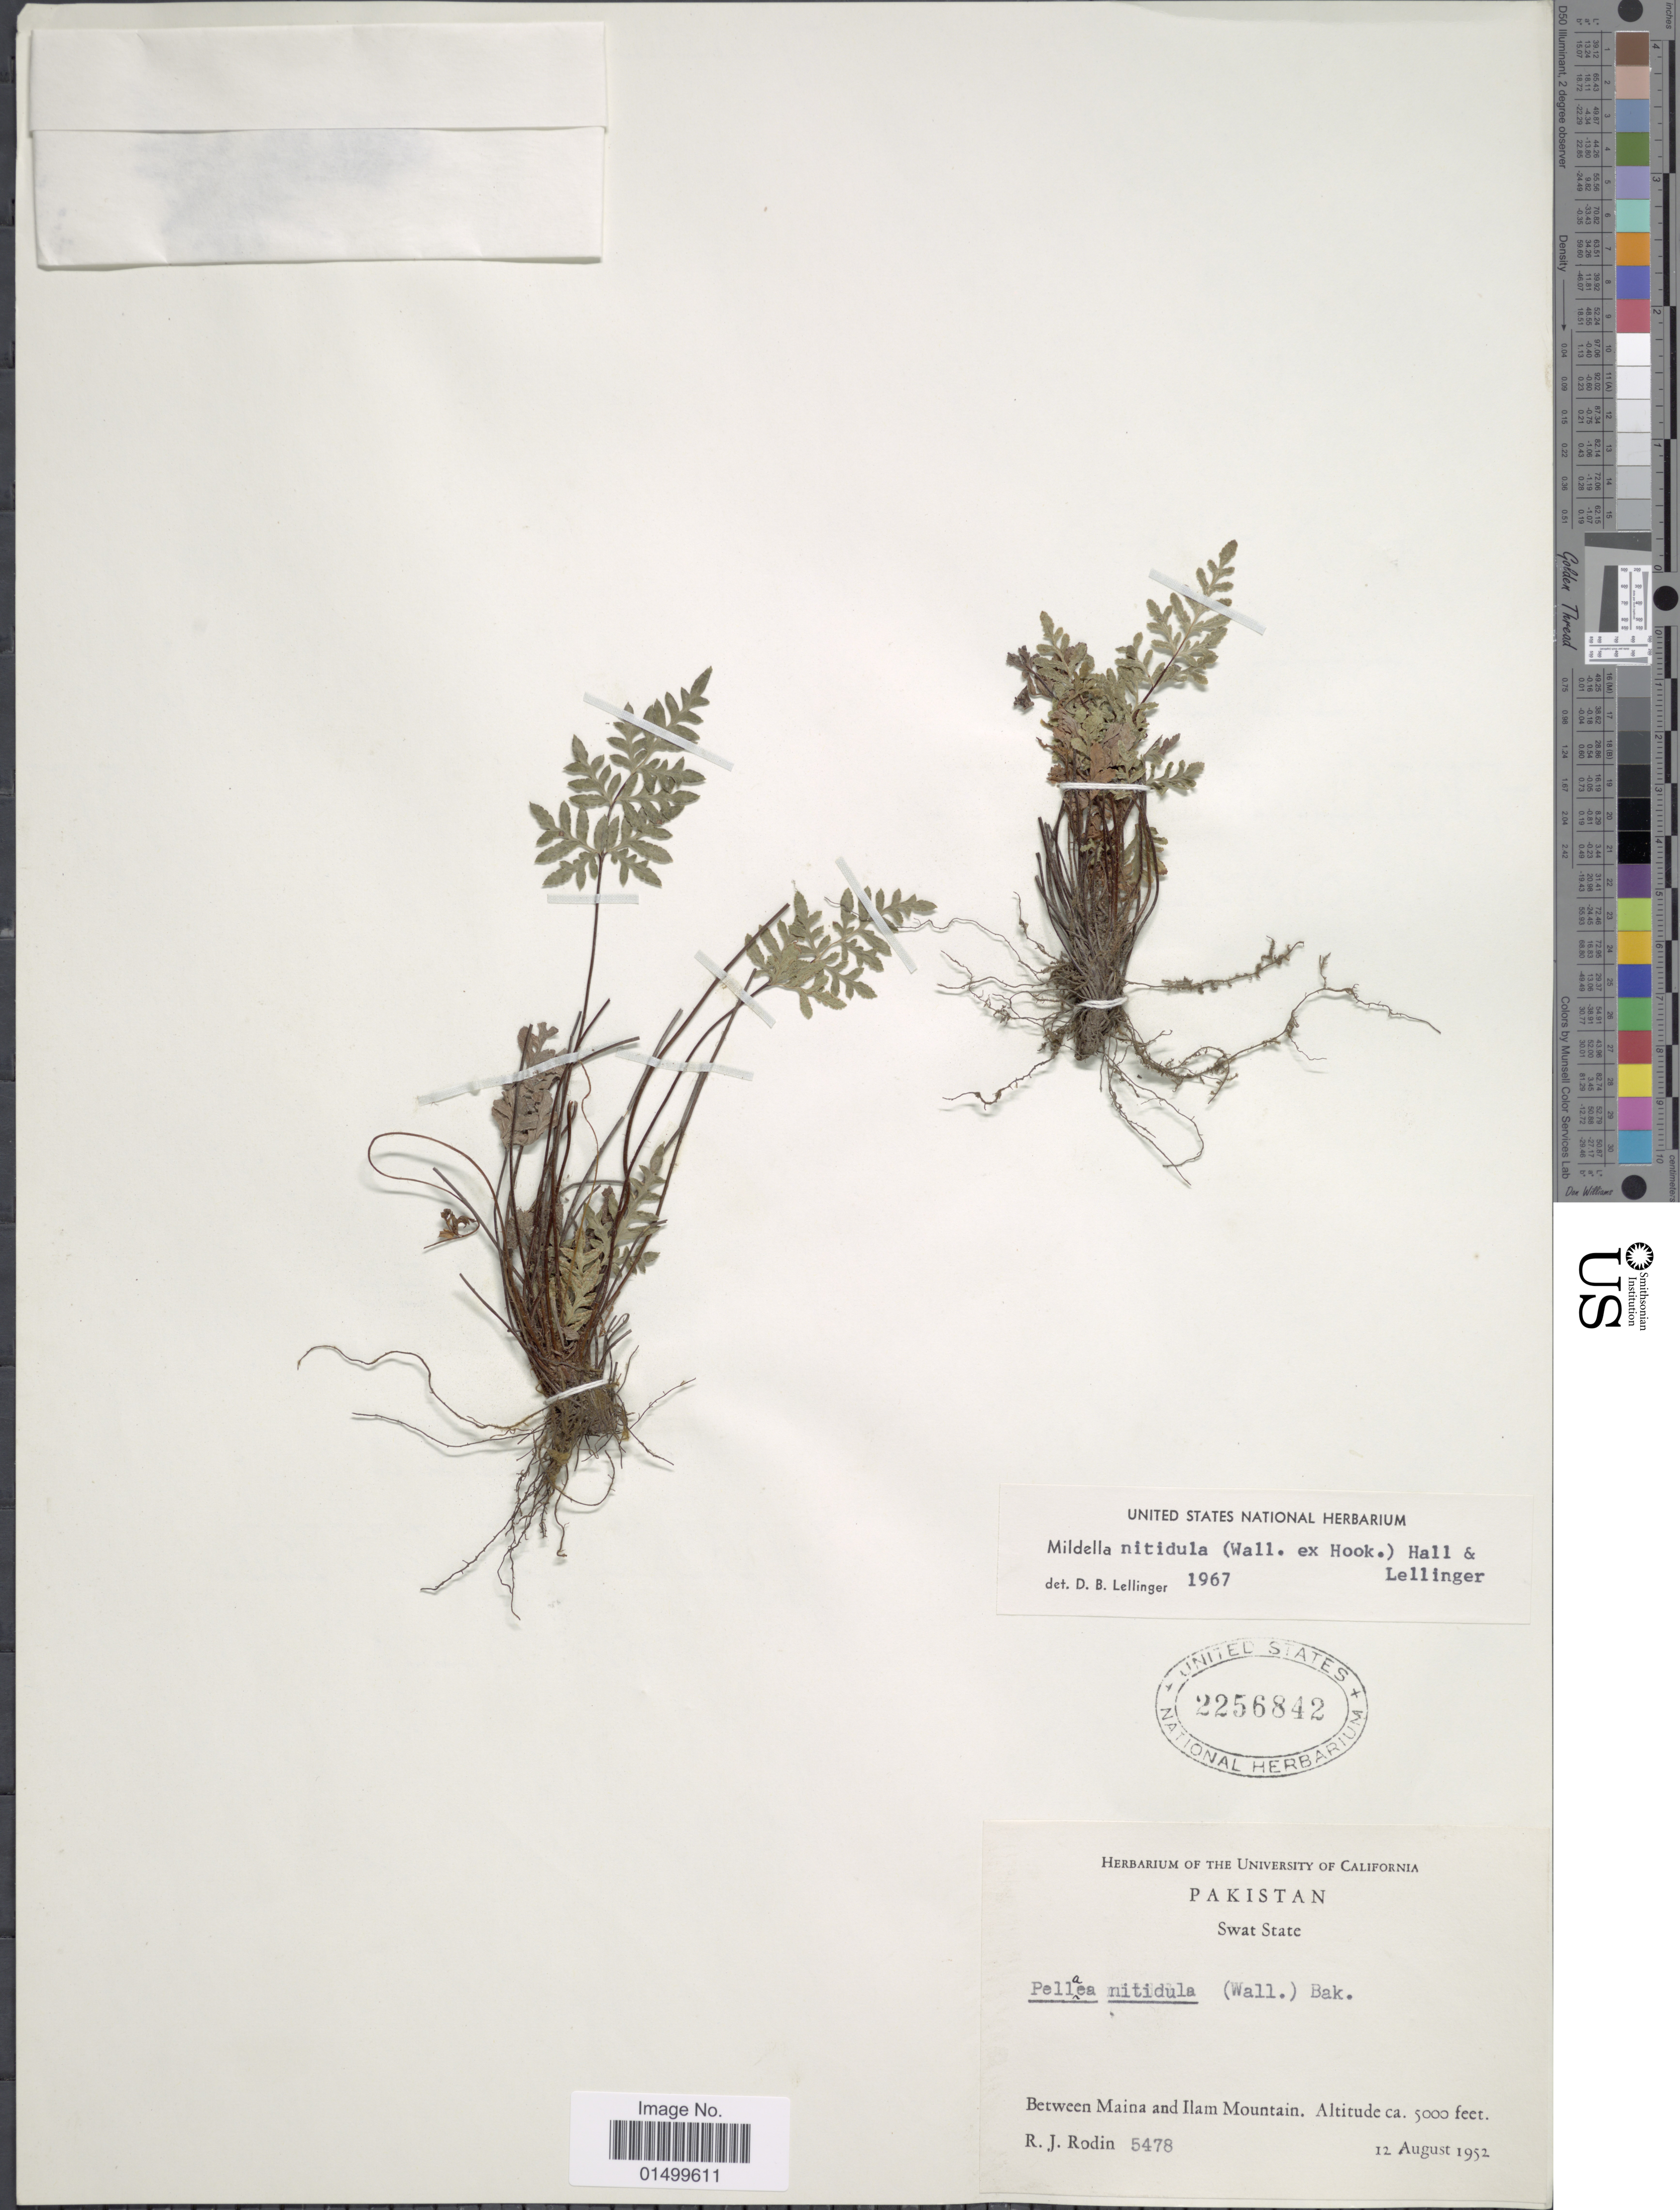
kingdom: Plantae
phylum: Tracheophyta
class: Polypodiopsida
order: Polypodiales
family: Pteridaceae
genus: Cheilanthes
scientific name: Cheilanthes nitidula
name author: Wall. ex Hook.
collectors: R. J. Rodin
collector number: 5478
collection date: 1952-08-12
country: Pakistan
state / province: Khyber Pakhtunkhwa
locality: Swat State. Between Maina and Ilam Mountain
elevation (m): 1524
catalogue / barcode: US 2256842